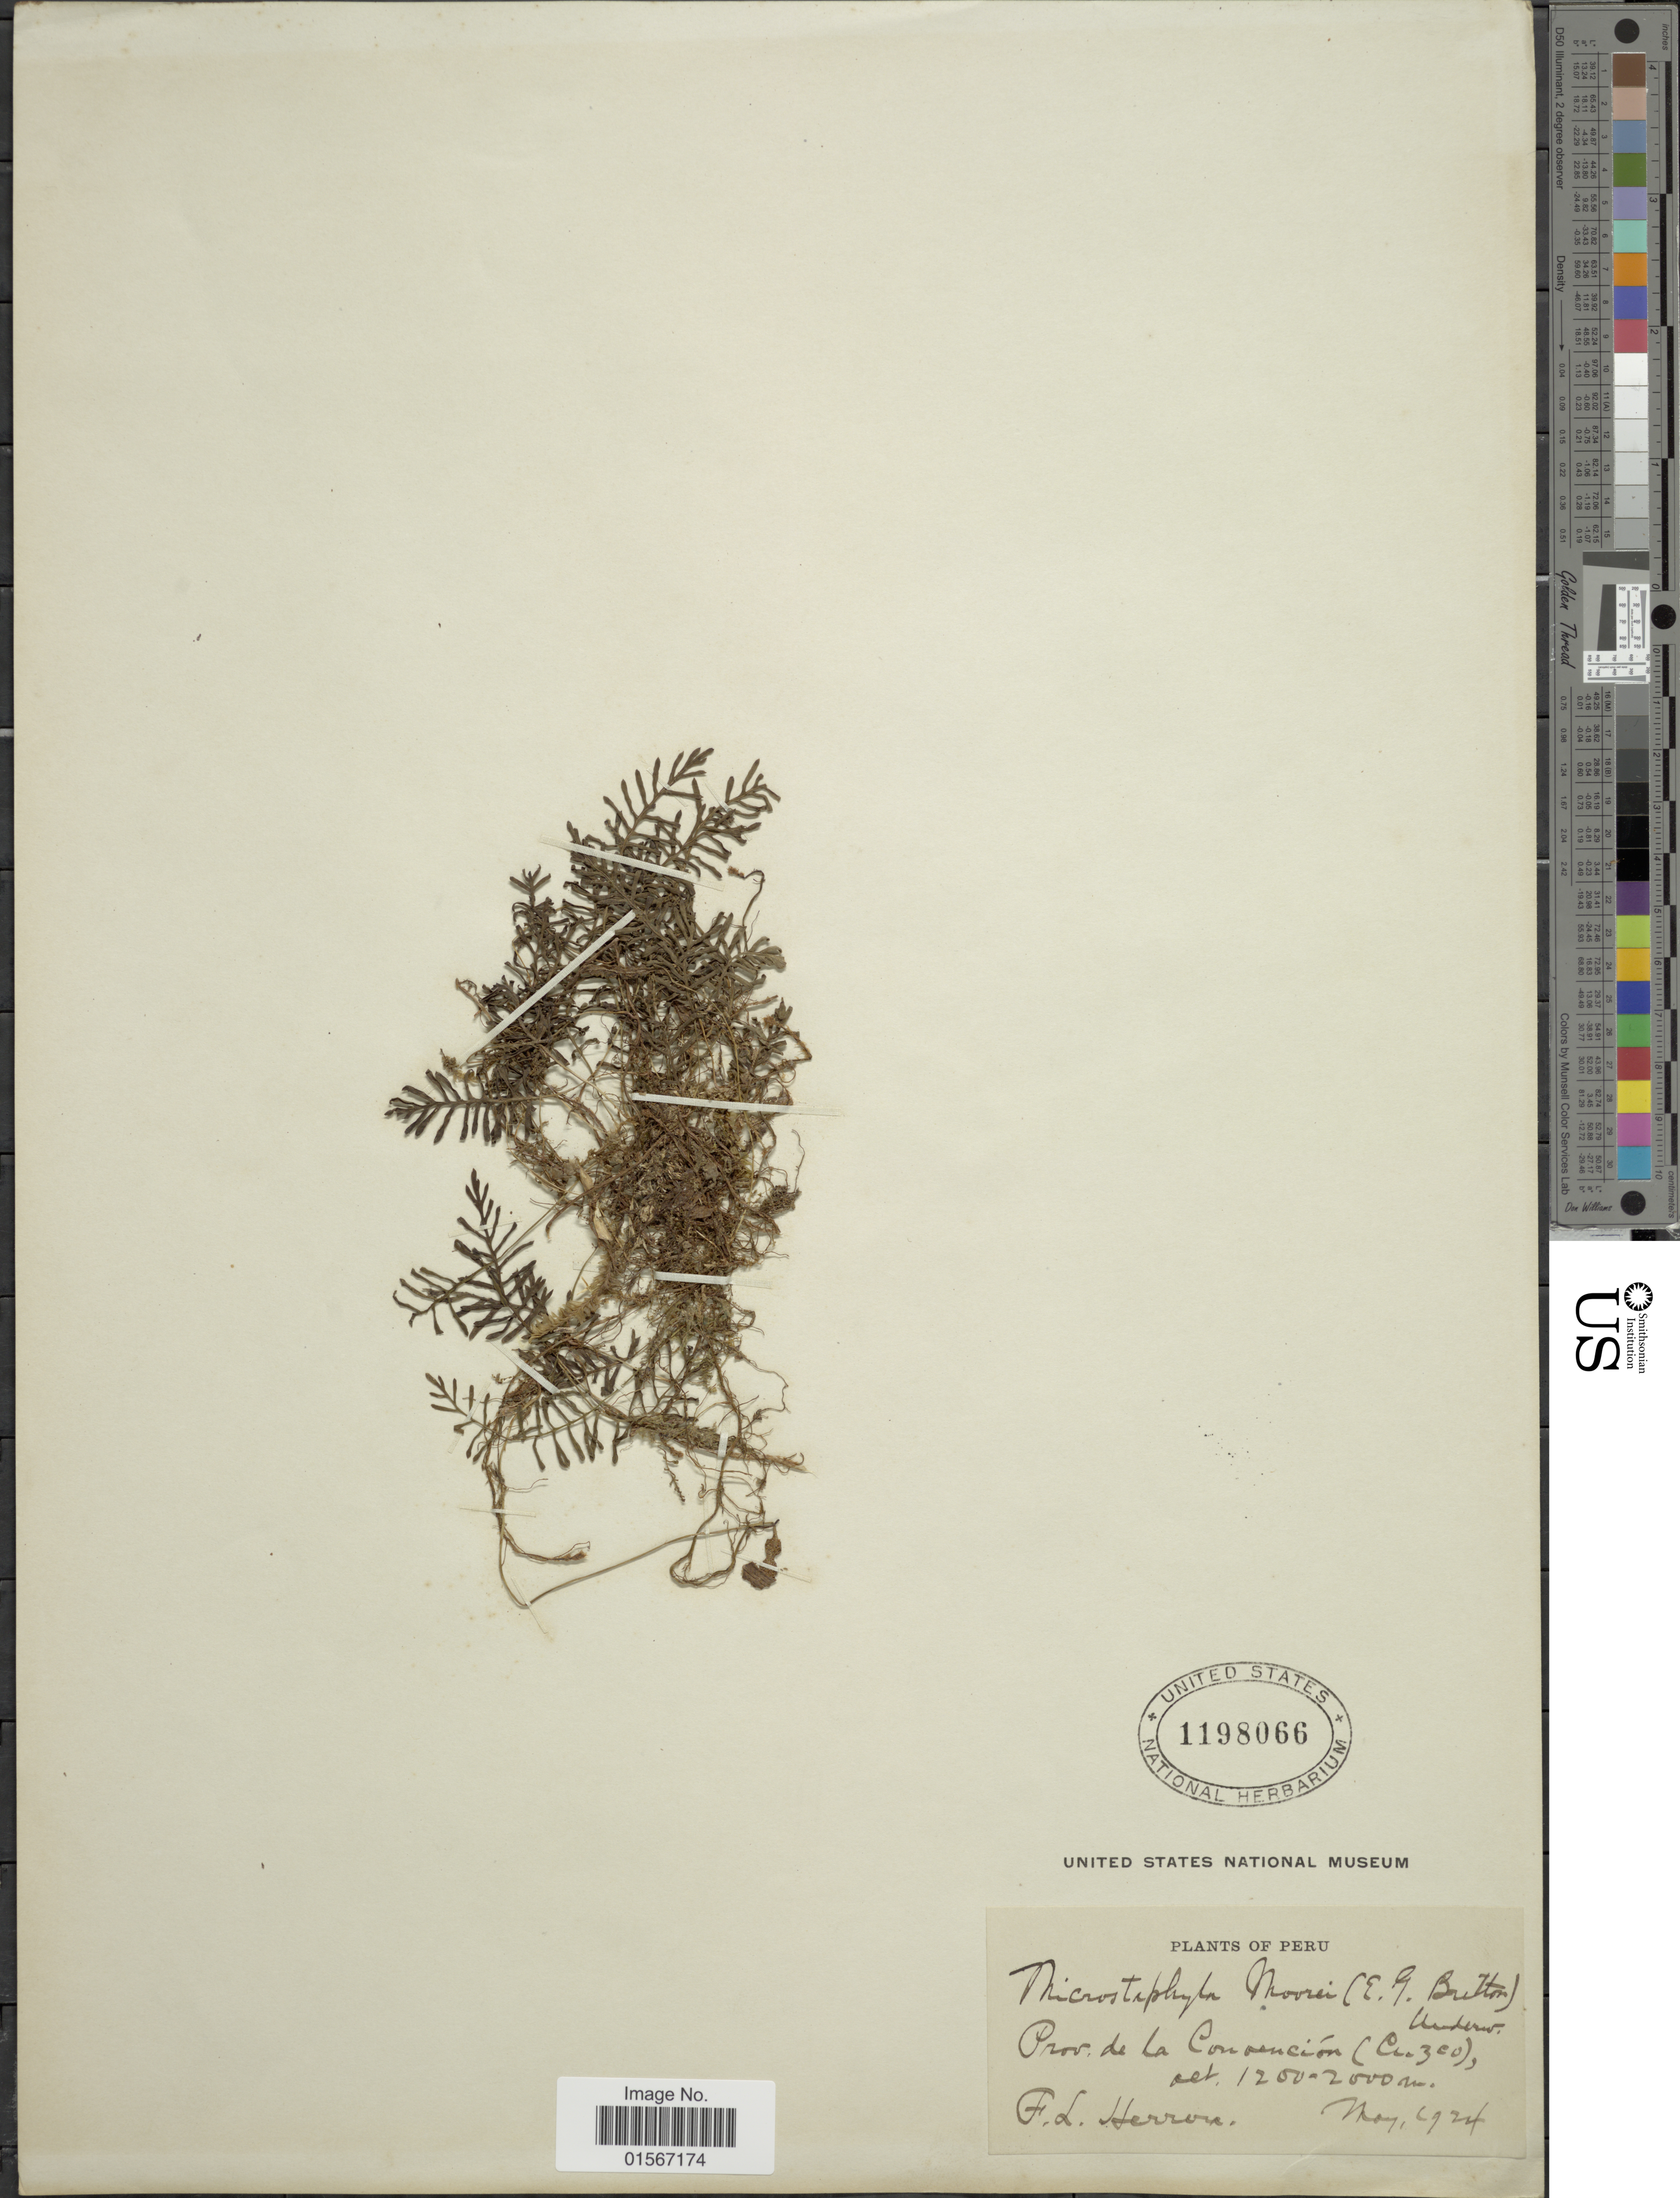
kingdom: Plantae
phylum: Tracheophyta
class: Polypodiopsida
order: Polypodiales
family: Dryopteridaceae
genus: Elaphoglossum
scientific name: Elaphoglossum moorei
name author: (E. Britton) Christ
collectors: F. L. Herrera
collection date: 1924-05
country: Peru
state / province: Cusco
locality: Peru, Prov. de la Convencion (Cuzco).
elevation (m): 1200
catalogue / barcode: US 1198066